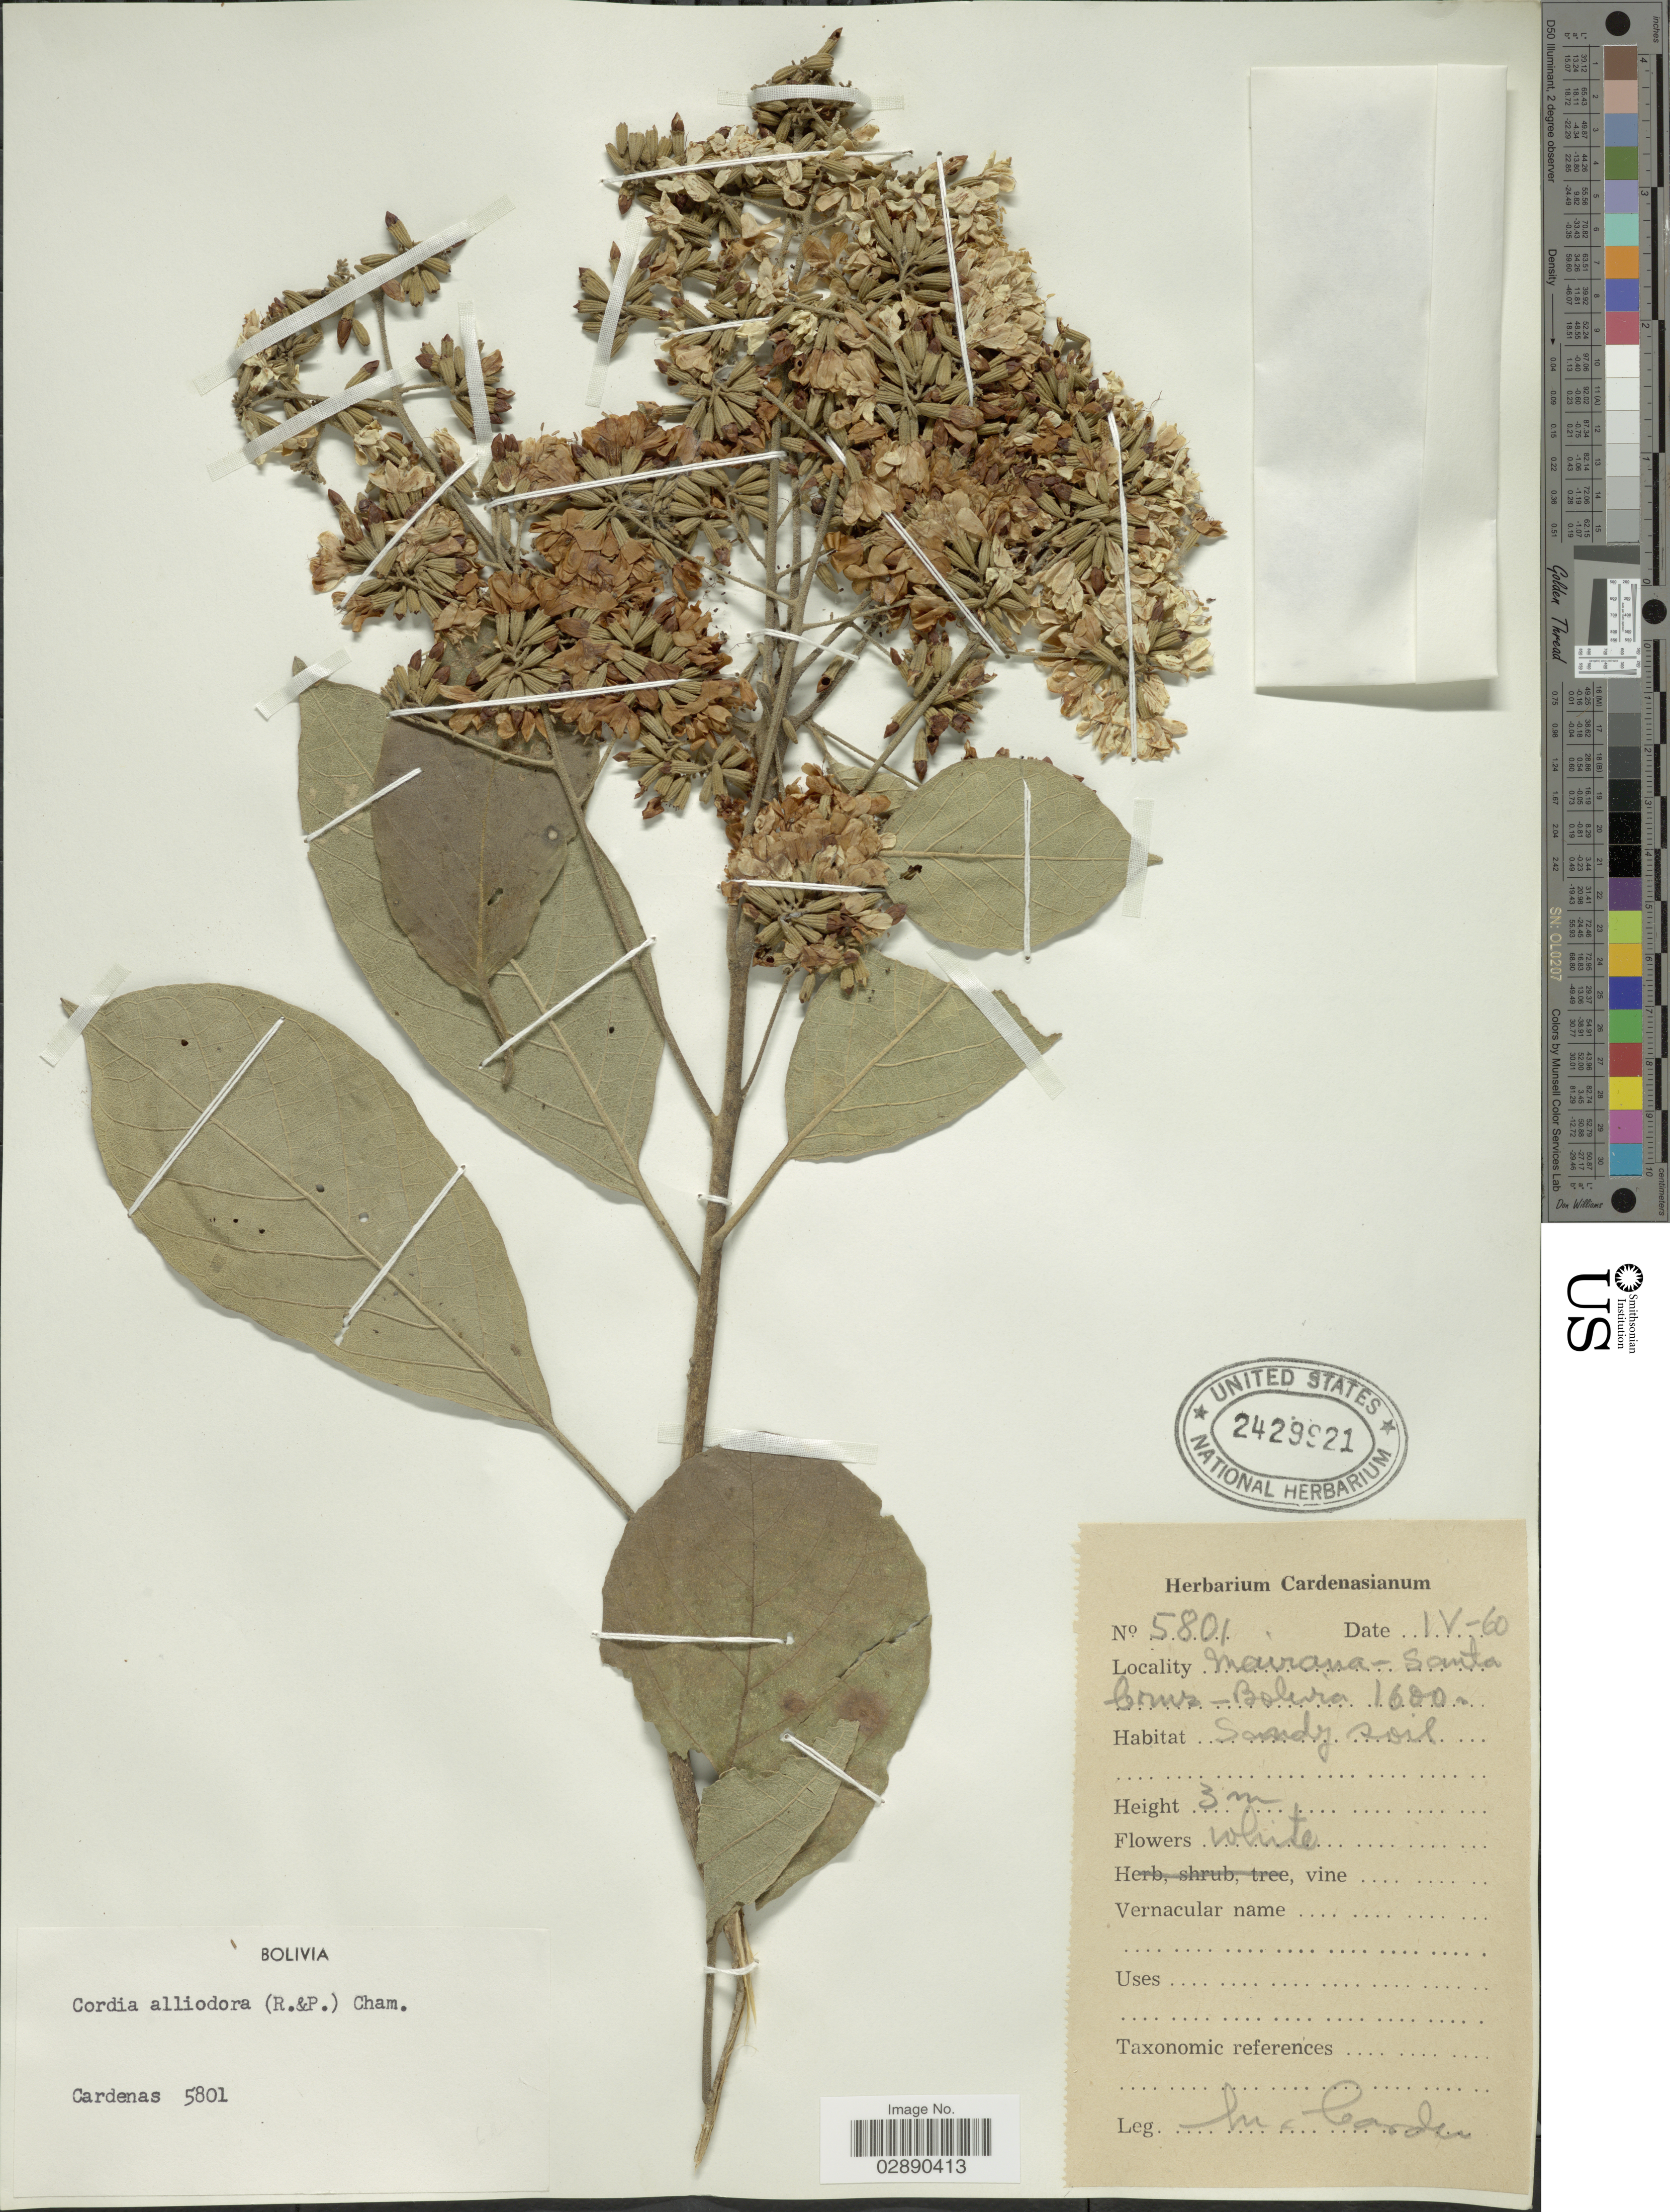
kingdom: Plantae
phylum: Tracheophyta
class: Magnoliopsida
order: Boraginales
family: Cordiaceae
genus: Cordia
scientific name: Cordia alliodora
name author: (Ruiz & Pav.) Oken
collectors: M. Cárdenas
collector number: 5801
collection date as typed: Transcribed d/m/y: /4/60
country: Bolivia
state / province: Santa Cruz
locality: Mairana.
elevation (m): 1600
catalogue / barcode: US 2429921